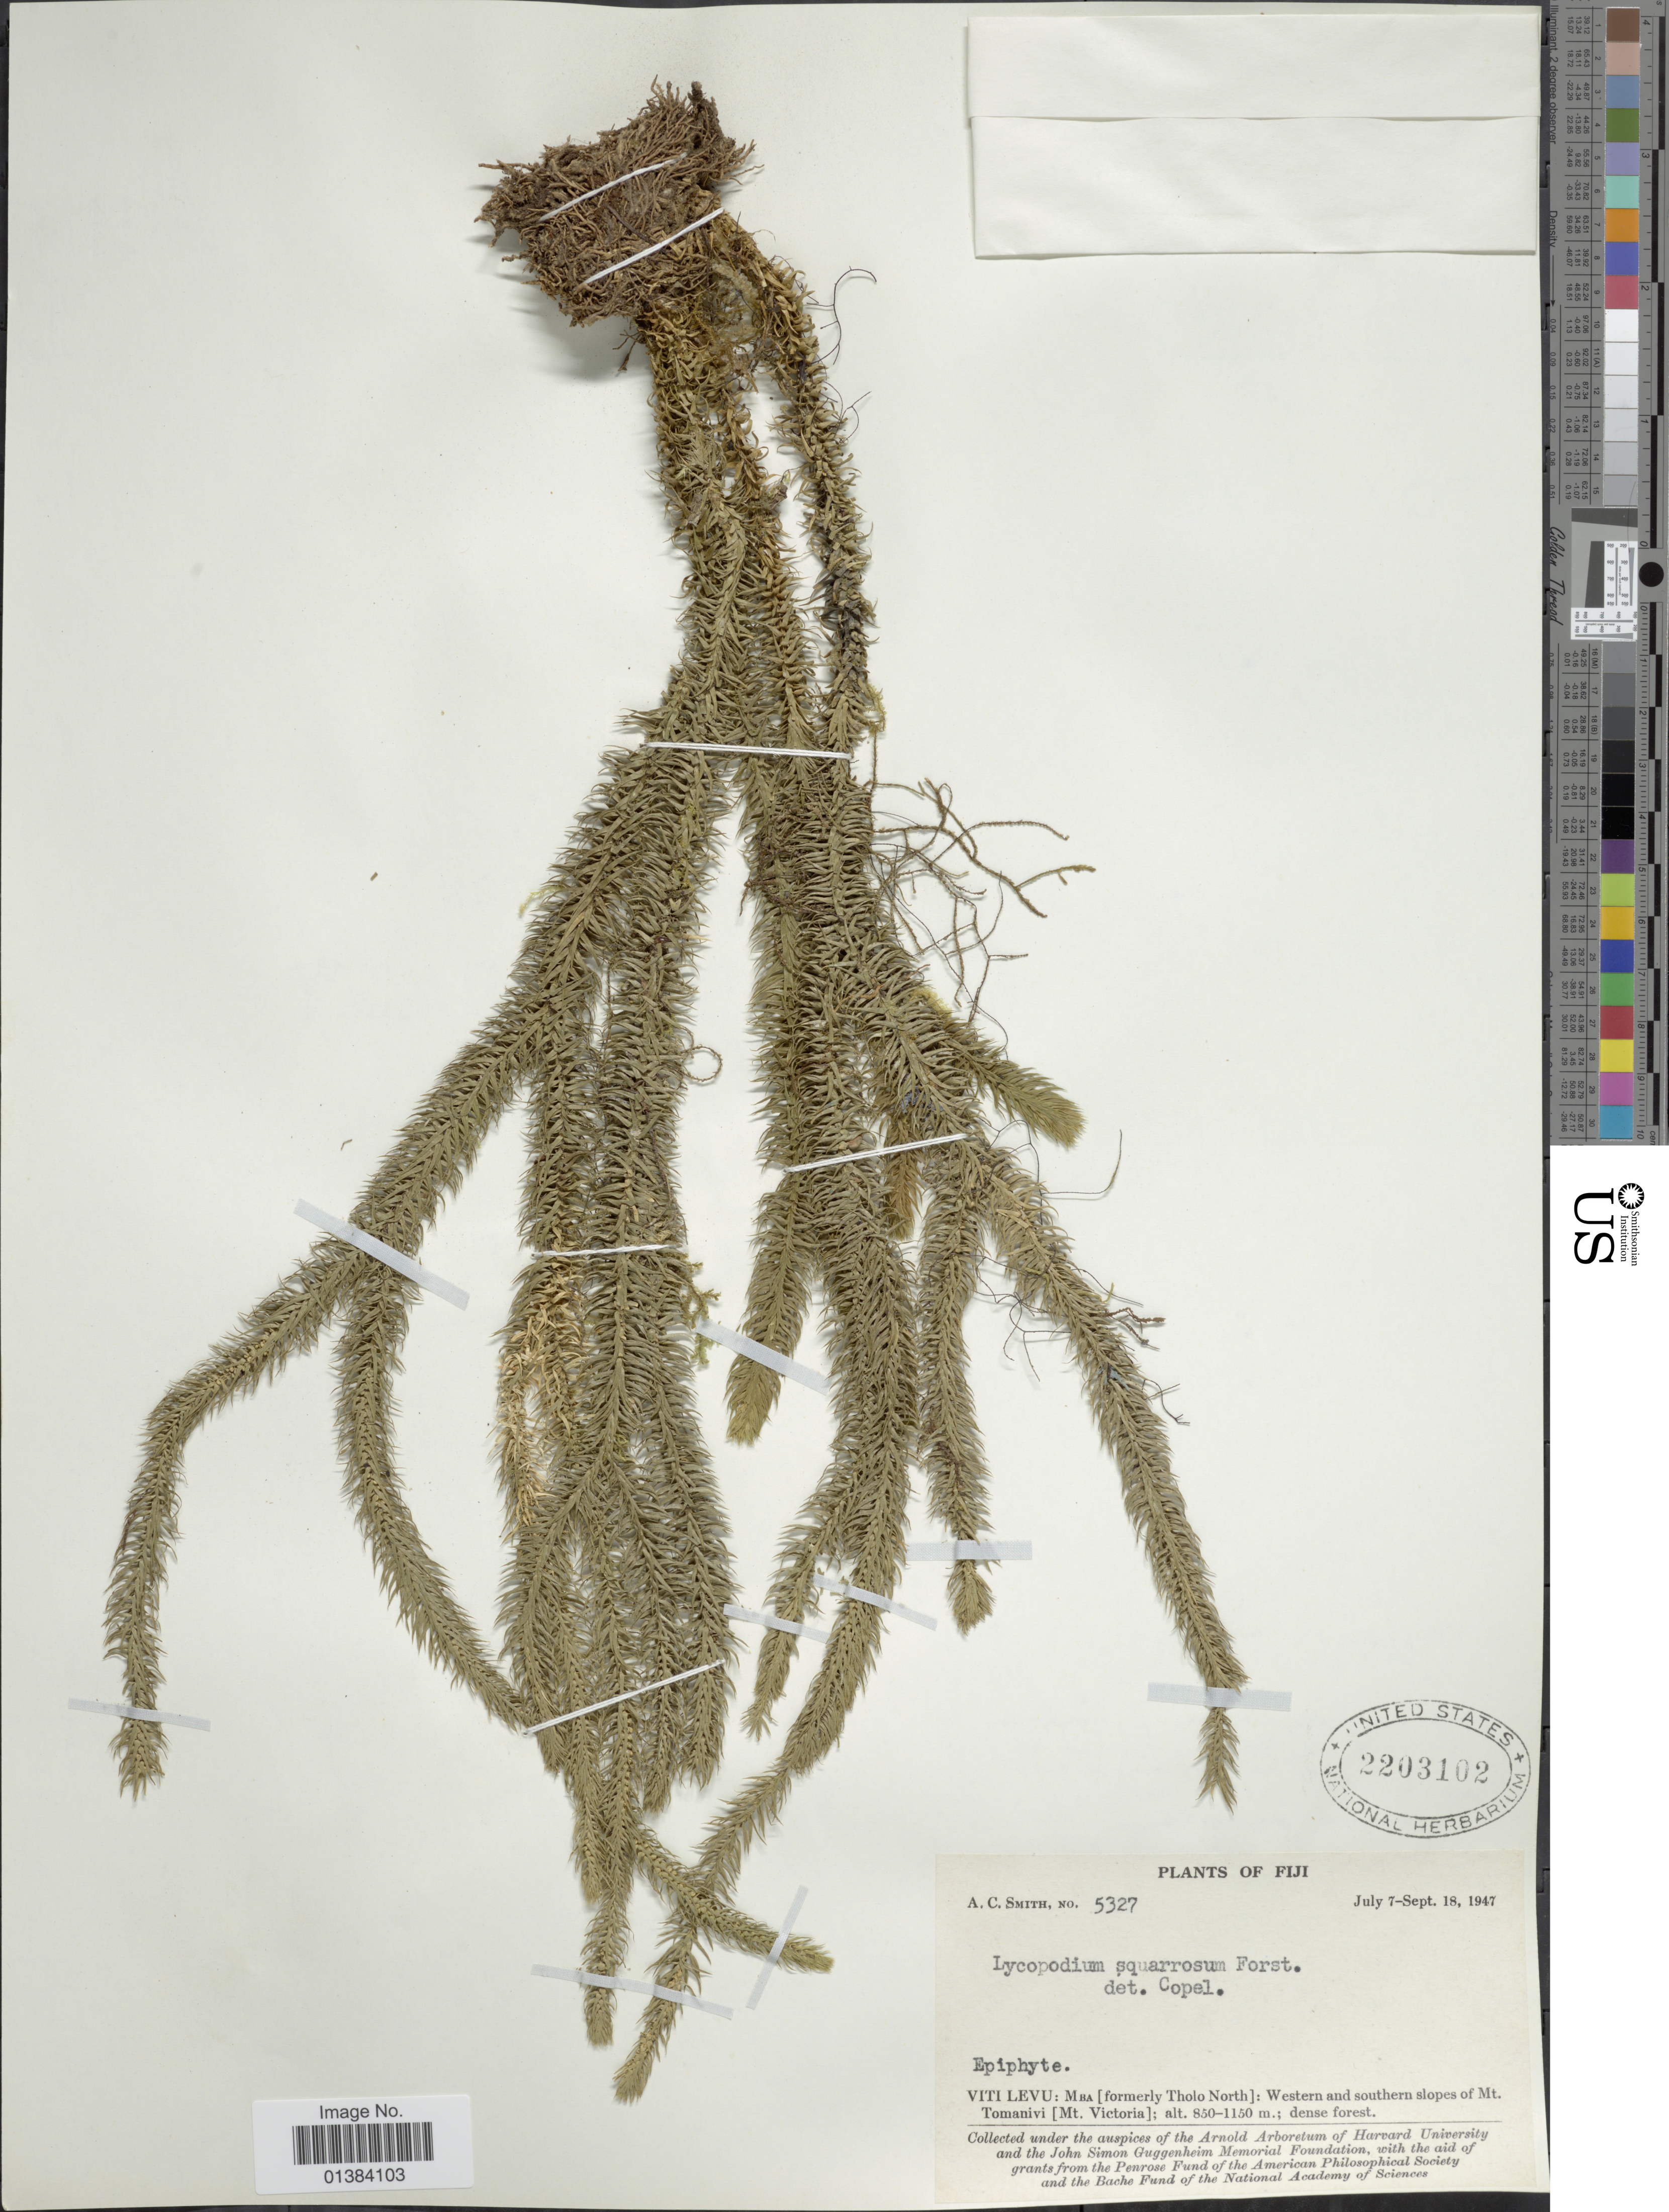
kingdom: Plantae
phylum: Tracheophyta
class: Lycopodiopsida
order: Lycopodiales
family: Lycopodiaceae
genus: Phlegmariurus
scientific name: Phlegmariurus squarrosus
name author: (G. Forst.) Á. Löve & D. Löve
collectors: A. C. Smith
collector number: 5327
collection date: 1947-07-07/1947-09-18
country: Fiji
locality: Viti Levu: Mba [formerly Tholo North]: Western and southern slopes of Mt. Tomanivi [Mt. Victoria].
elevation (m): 850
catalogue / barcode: US 2203102